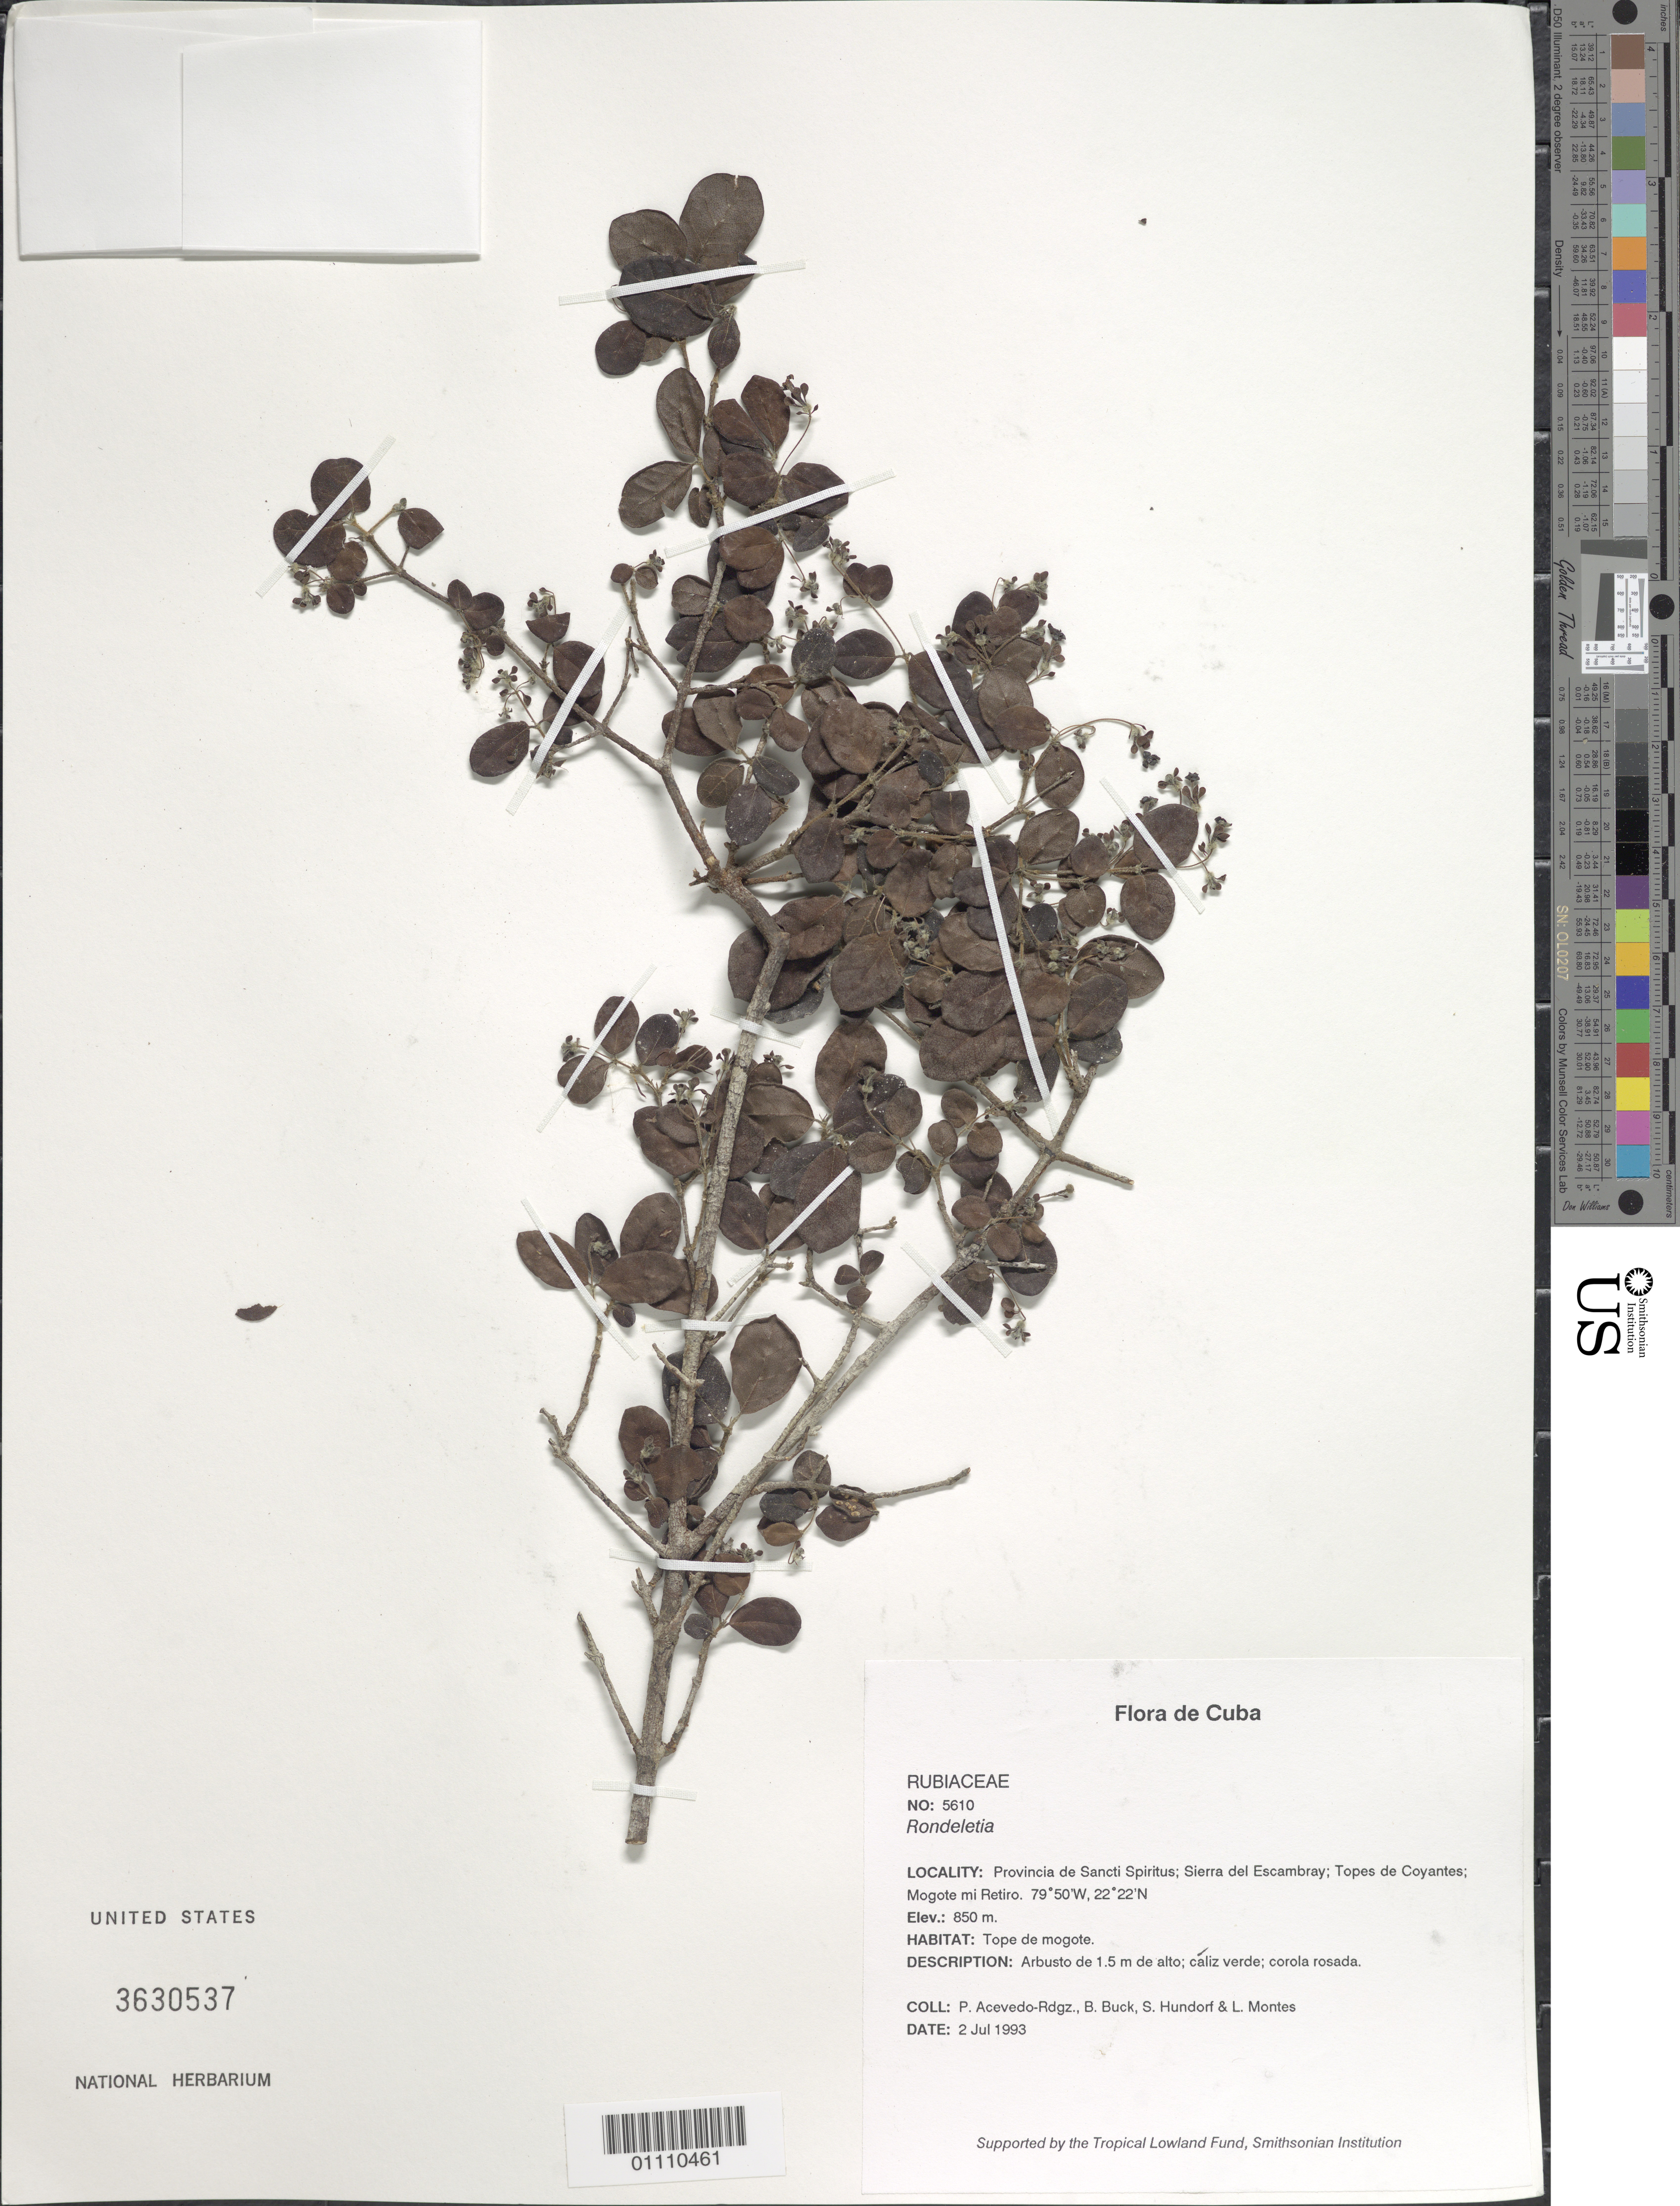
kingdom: Plantae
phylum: Tracheophyta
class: Magnoliopsida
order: Gentianales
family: Rubiaceae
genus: Rondeletia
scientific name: Rondeletia sp.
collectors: P. Acevedo-Rodr., B. Buck, S. Hundorf & L. Montes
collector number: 5610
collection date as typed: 02 Jul 1993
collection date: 1993-07-02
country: Cuba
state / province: Sancti Spiritus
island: Cuba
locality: Sierra del Escambray; Topes de Coyantes; Mogote mi Retiro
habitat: Tope de mogote.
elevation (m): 850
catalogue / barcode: US 3630537